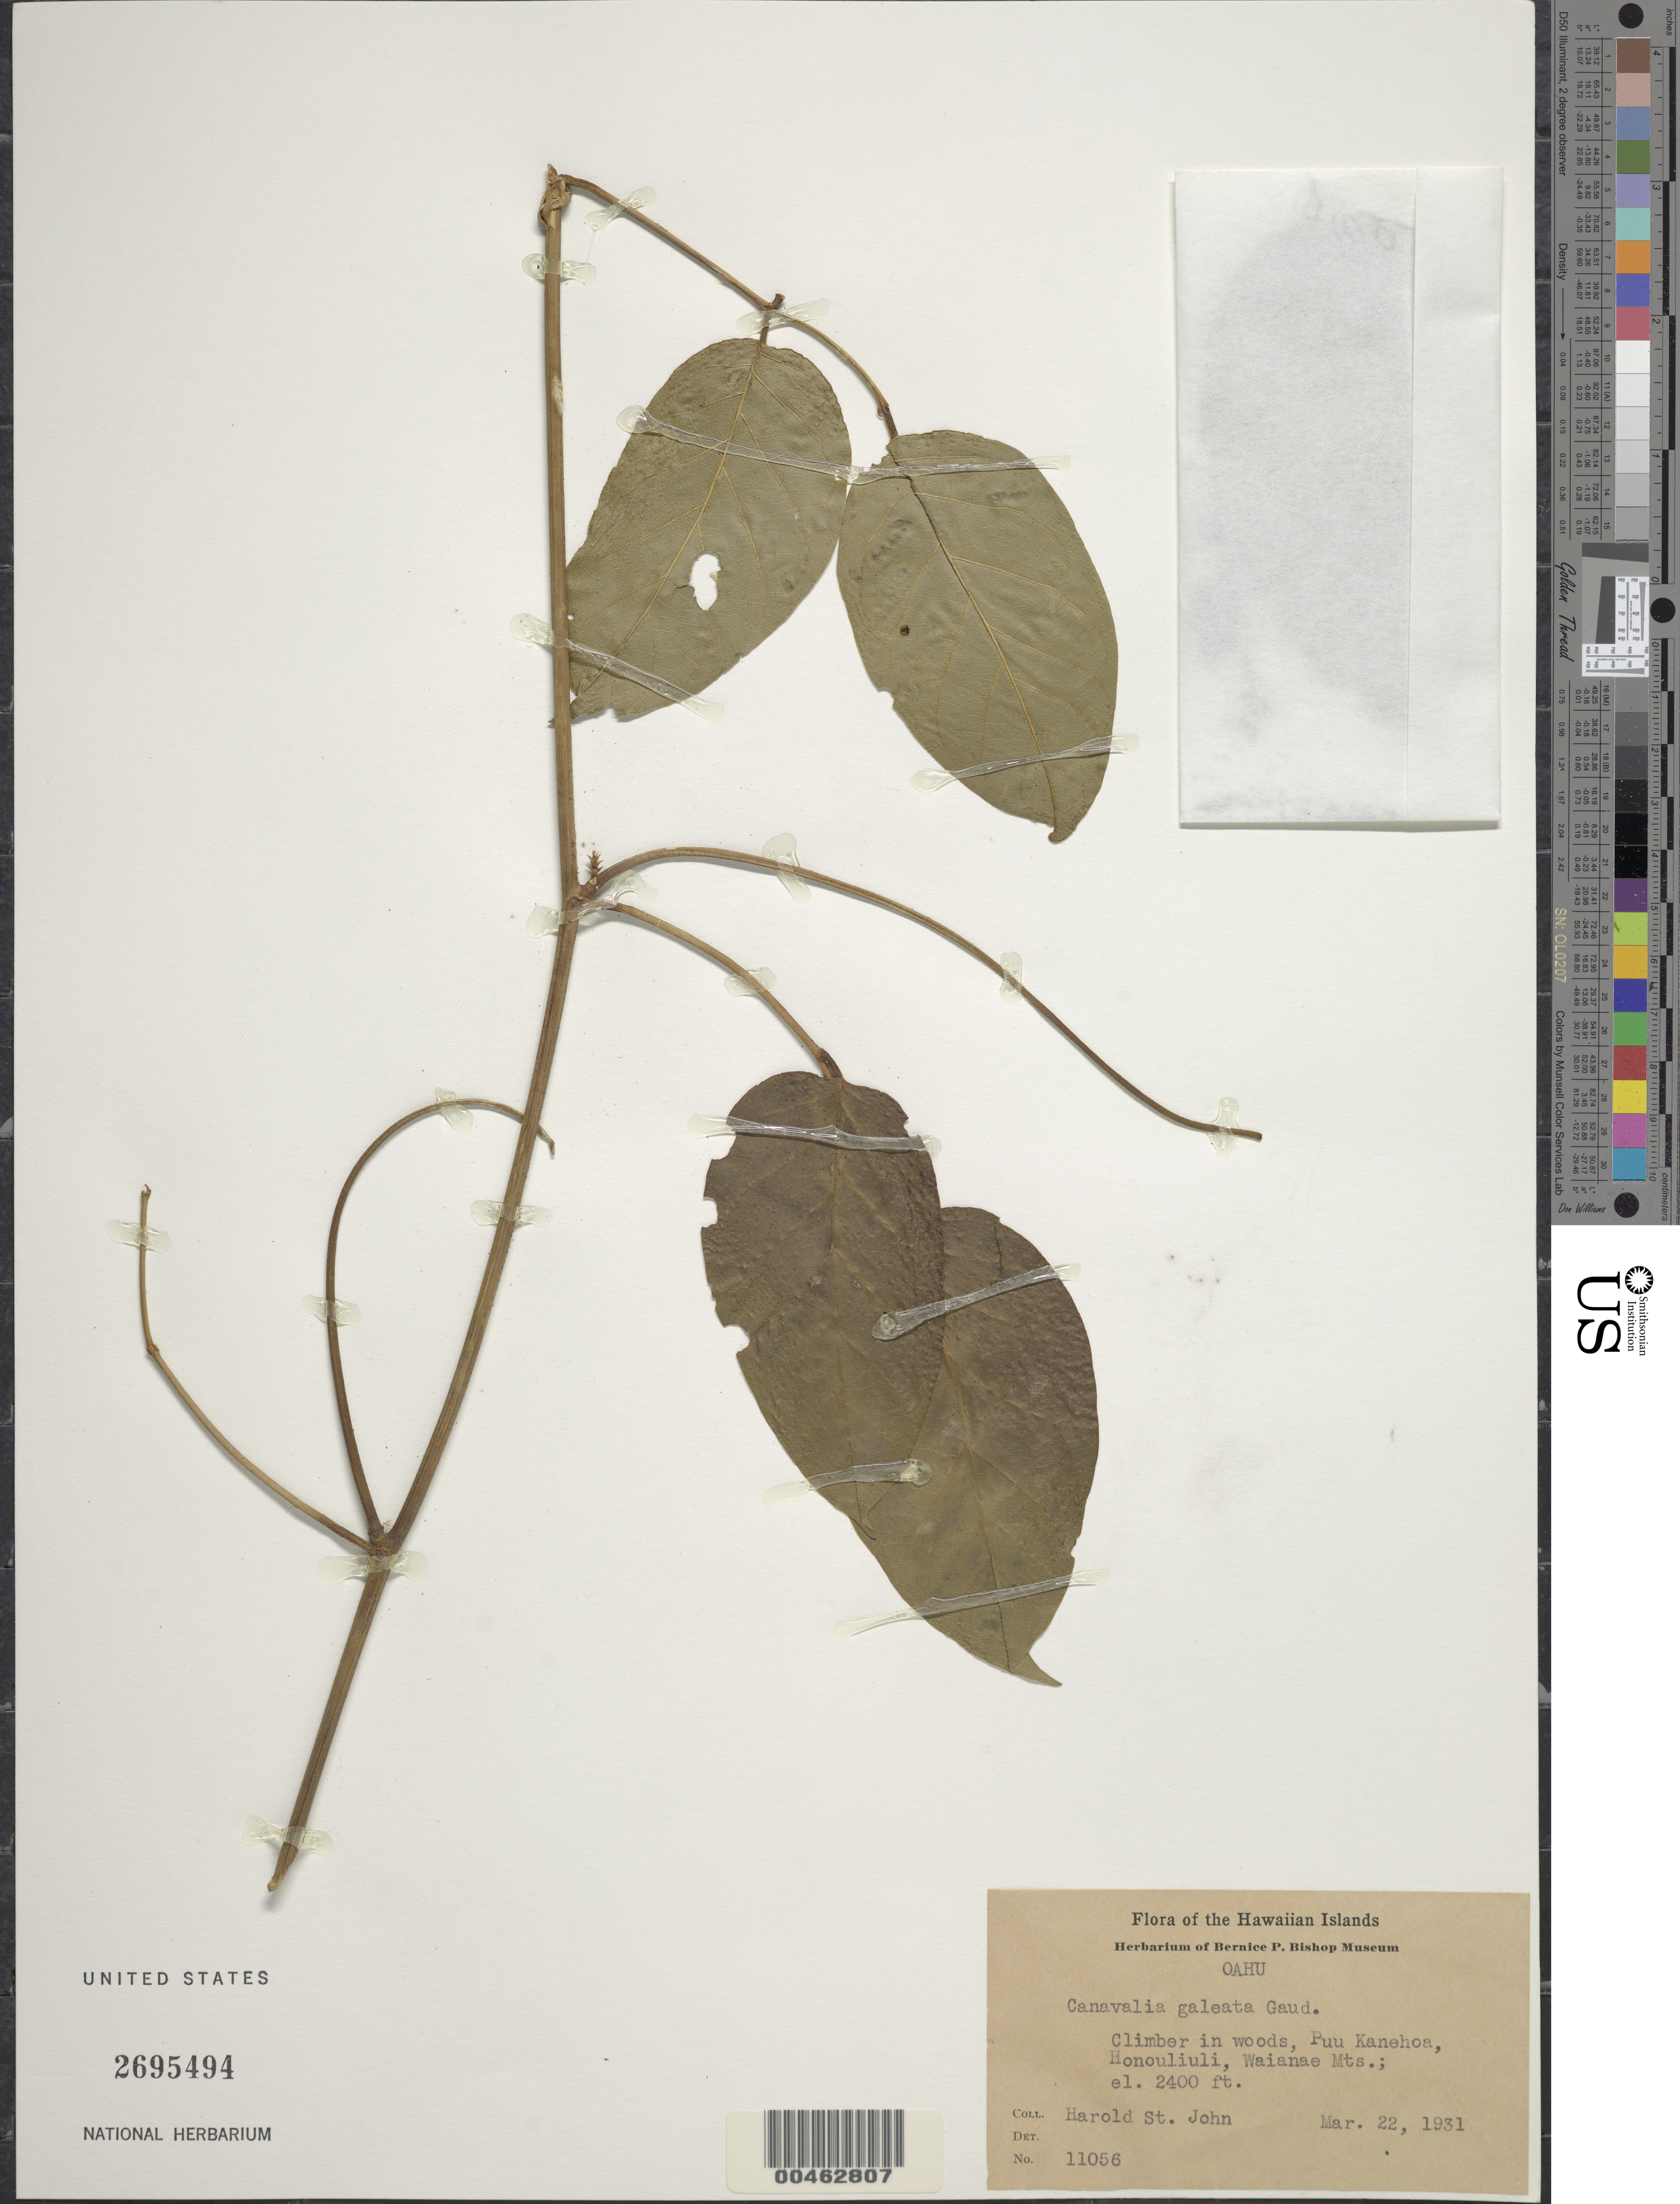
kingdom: Plantae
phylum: Tracheophyta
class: Magnoliopsida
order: Fabales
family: Fabaceae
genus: Canavalia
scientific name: Canavalia galeata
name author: Gaudich.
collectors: H. St. John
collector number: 11056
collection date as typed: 22 Mar 1931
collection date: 1931-03-22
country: United States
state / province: Hawaii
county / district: Honolulu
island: Oahu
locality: Puu Kanehoa, Honouliuli, Waianae Mts.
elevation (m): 732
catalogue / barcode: US 2695494